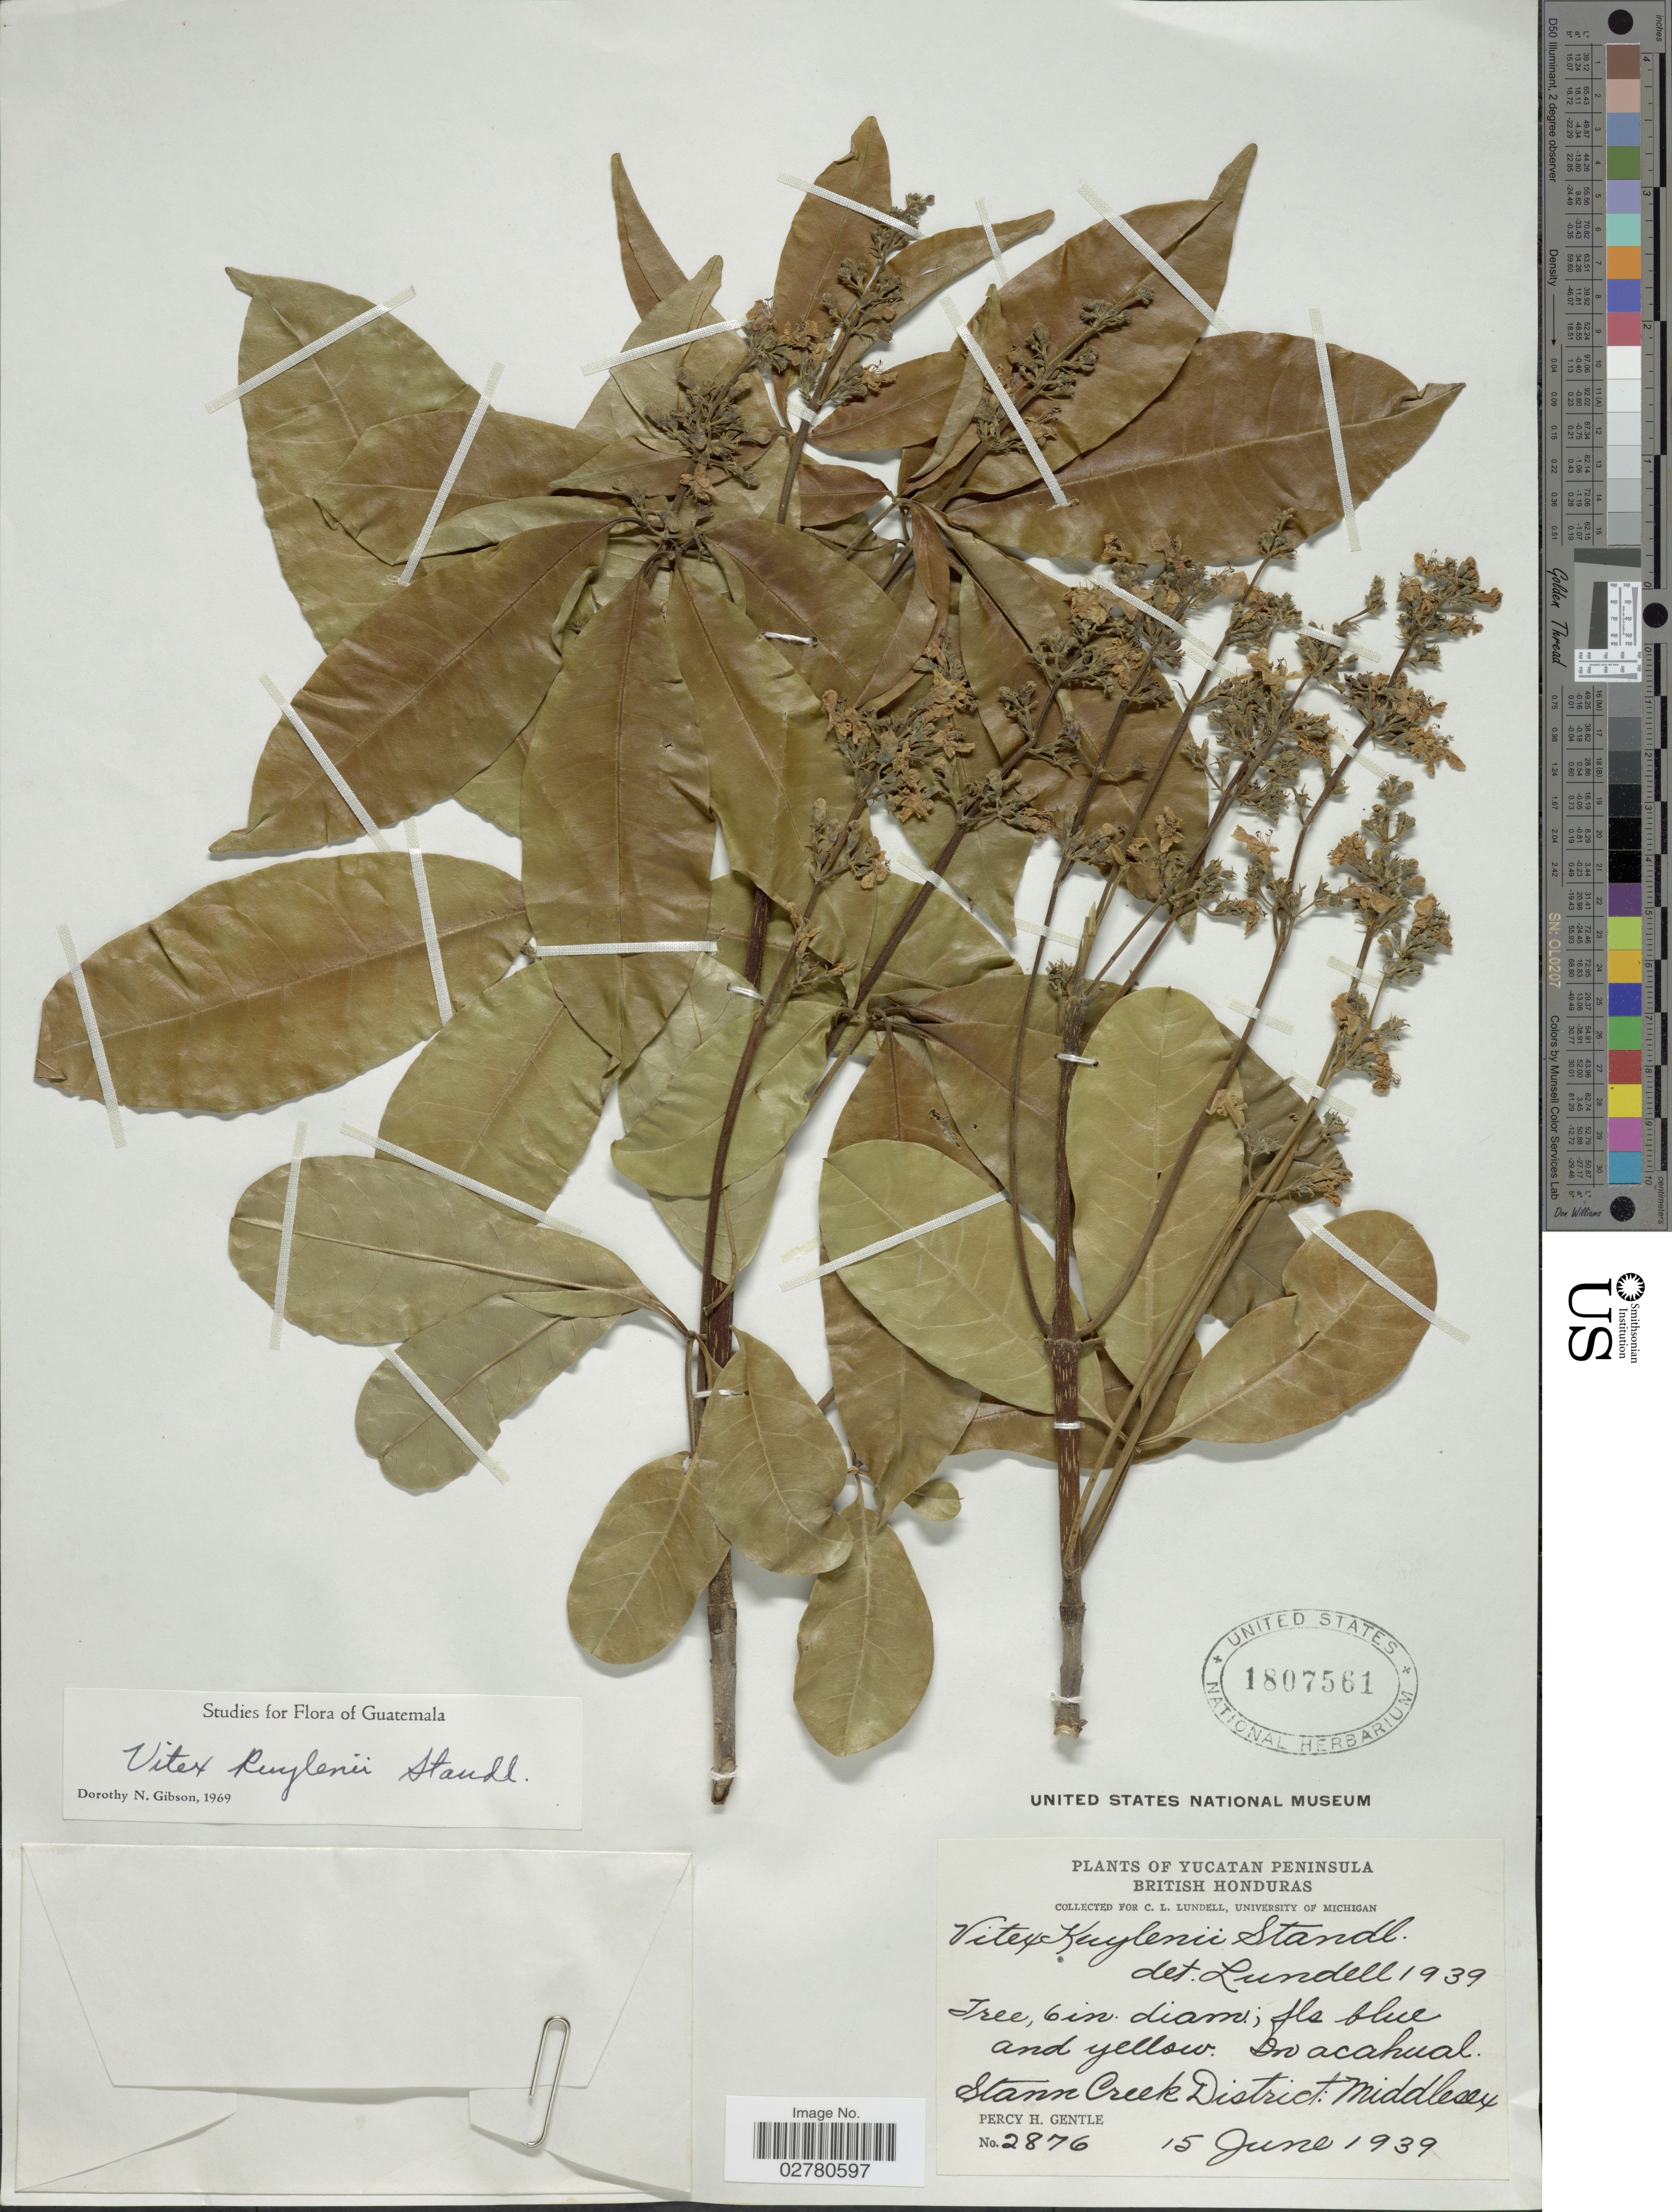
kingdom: Plantae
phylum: Tracheophyta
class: Magnoliopsida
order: Lamiales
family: Lamiaceae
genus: Vitex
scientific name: Vitex kuylenii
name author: Standl.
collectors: P. H. Gentle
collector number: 2876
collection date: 1939-06-15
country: Belize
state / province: Stann Creek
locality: Yucatan Peninsula. British Honduras. Stann Creek District: Middlesex.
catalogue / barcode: US 1807561